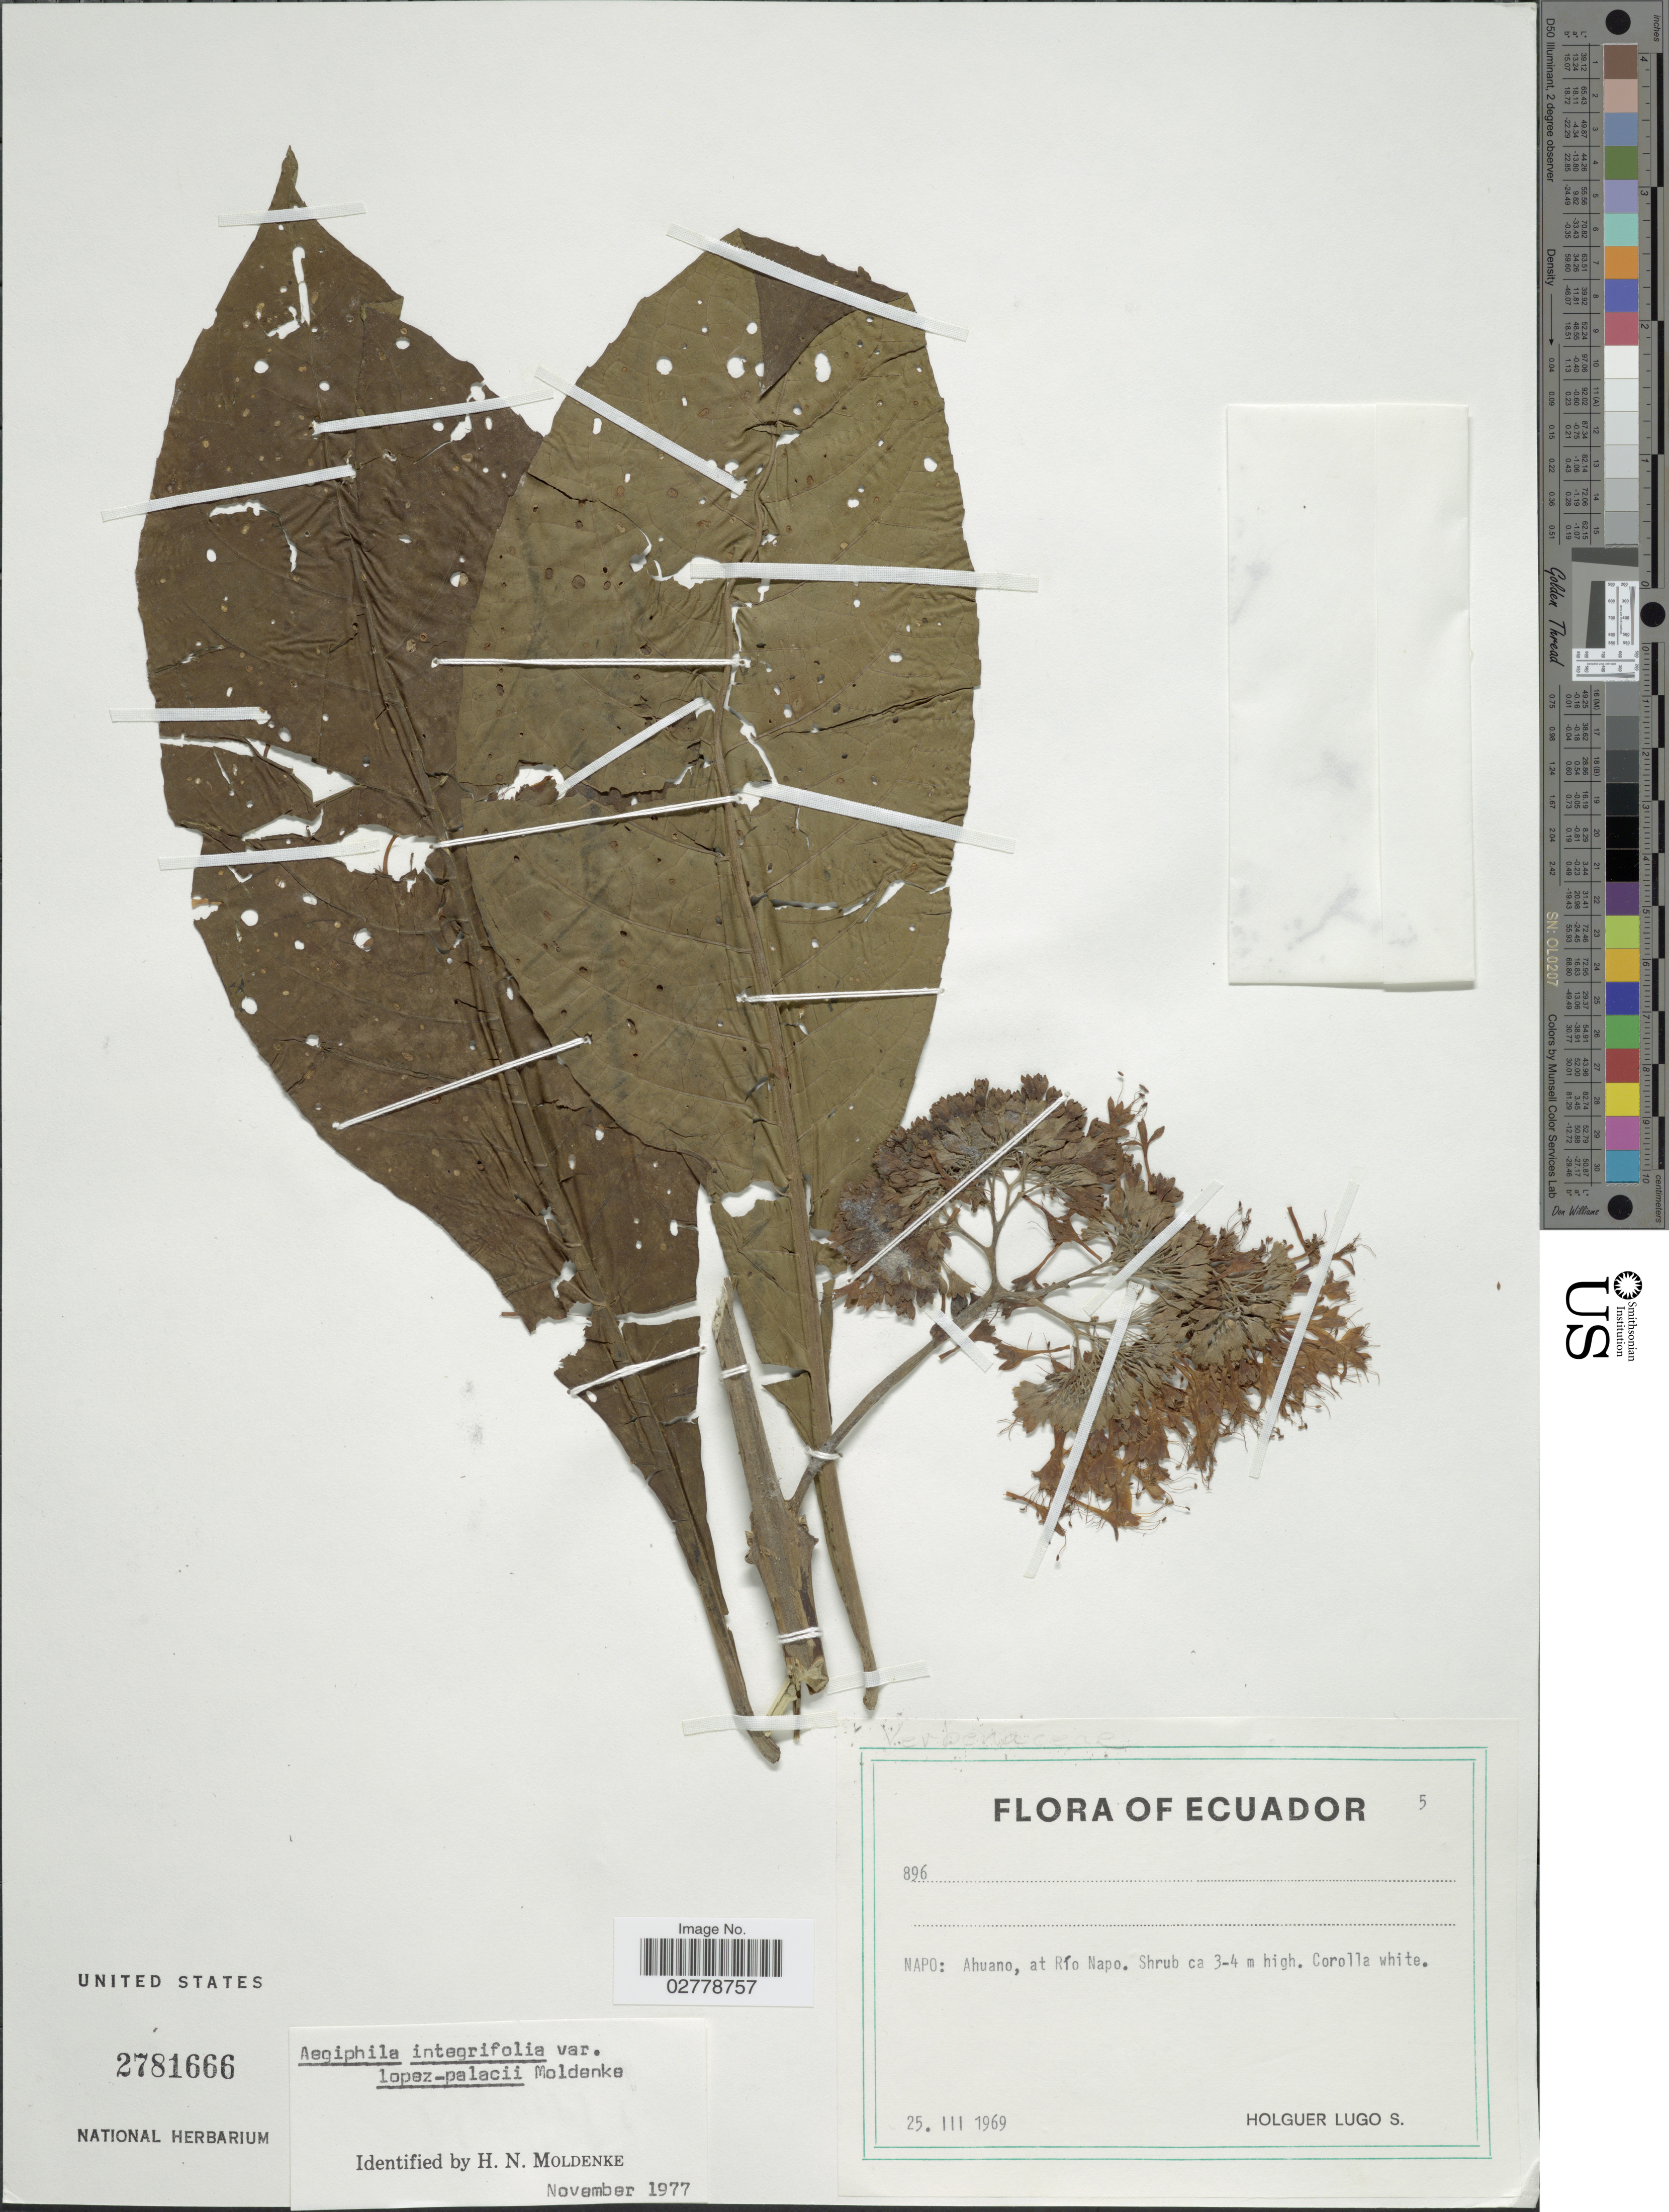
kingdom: Plantae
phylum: Tracheophyta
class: Magnoliopsida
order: Lamiales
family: Lamiaceae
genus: Aegiphila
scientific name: Aegiphila integrifolia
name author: (Jacq.) B.D. Jacks.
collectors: H. Lugo S.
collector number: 896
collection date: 1969-03-25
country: Ecuador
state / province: Napo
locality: Ahuano, at Río Napo.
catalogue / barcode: US 2781666